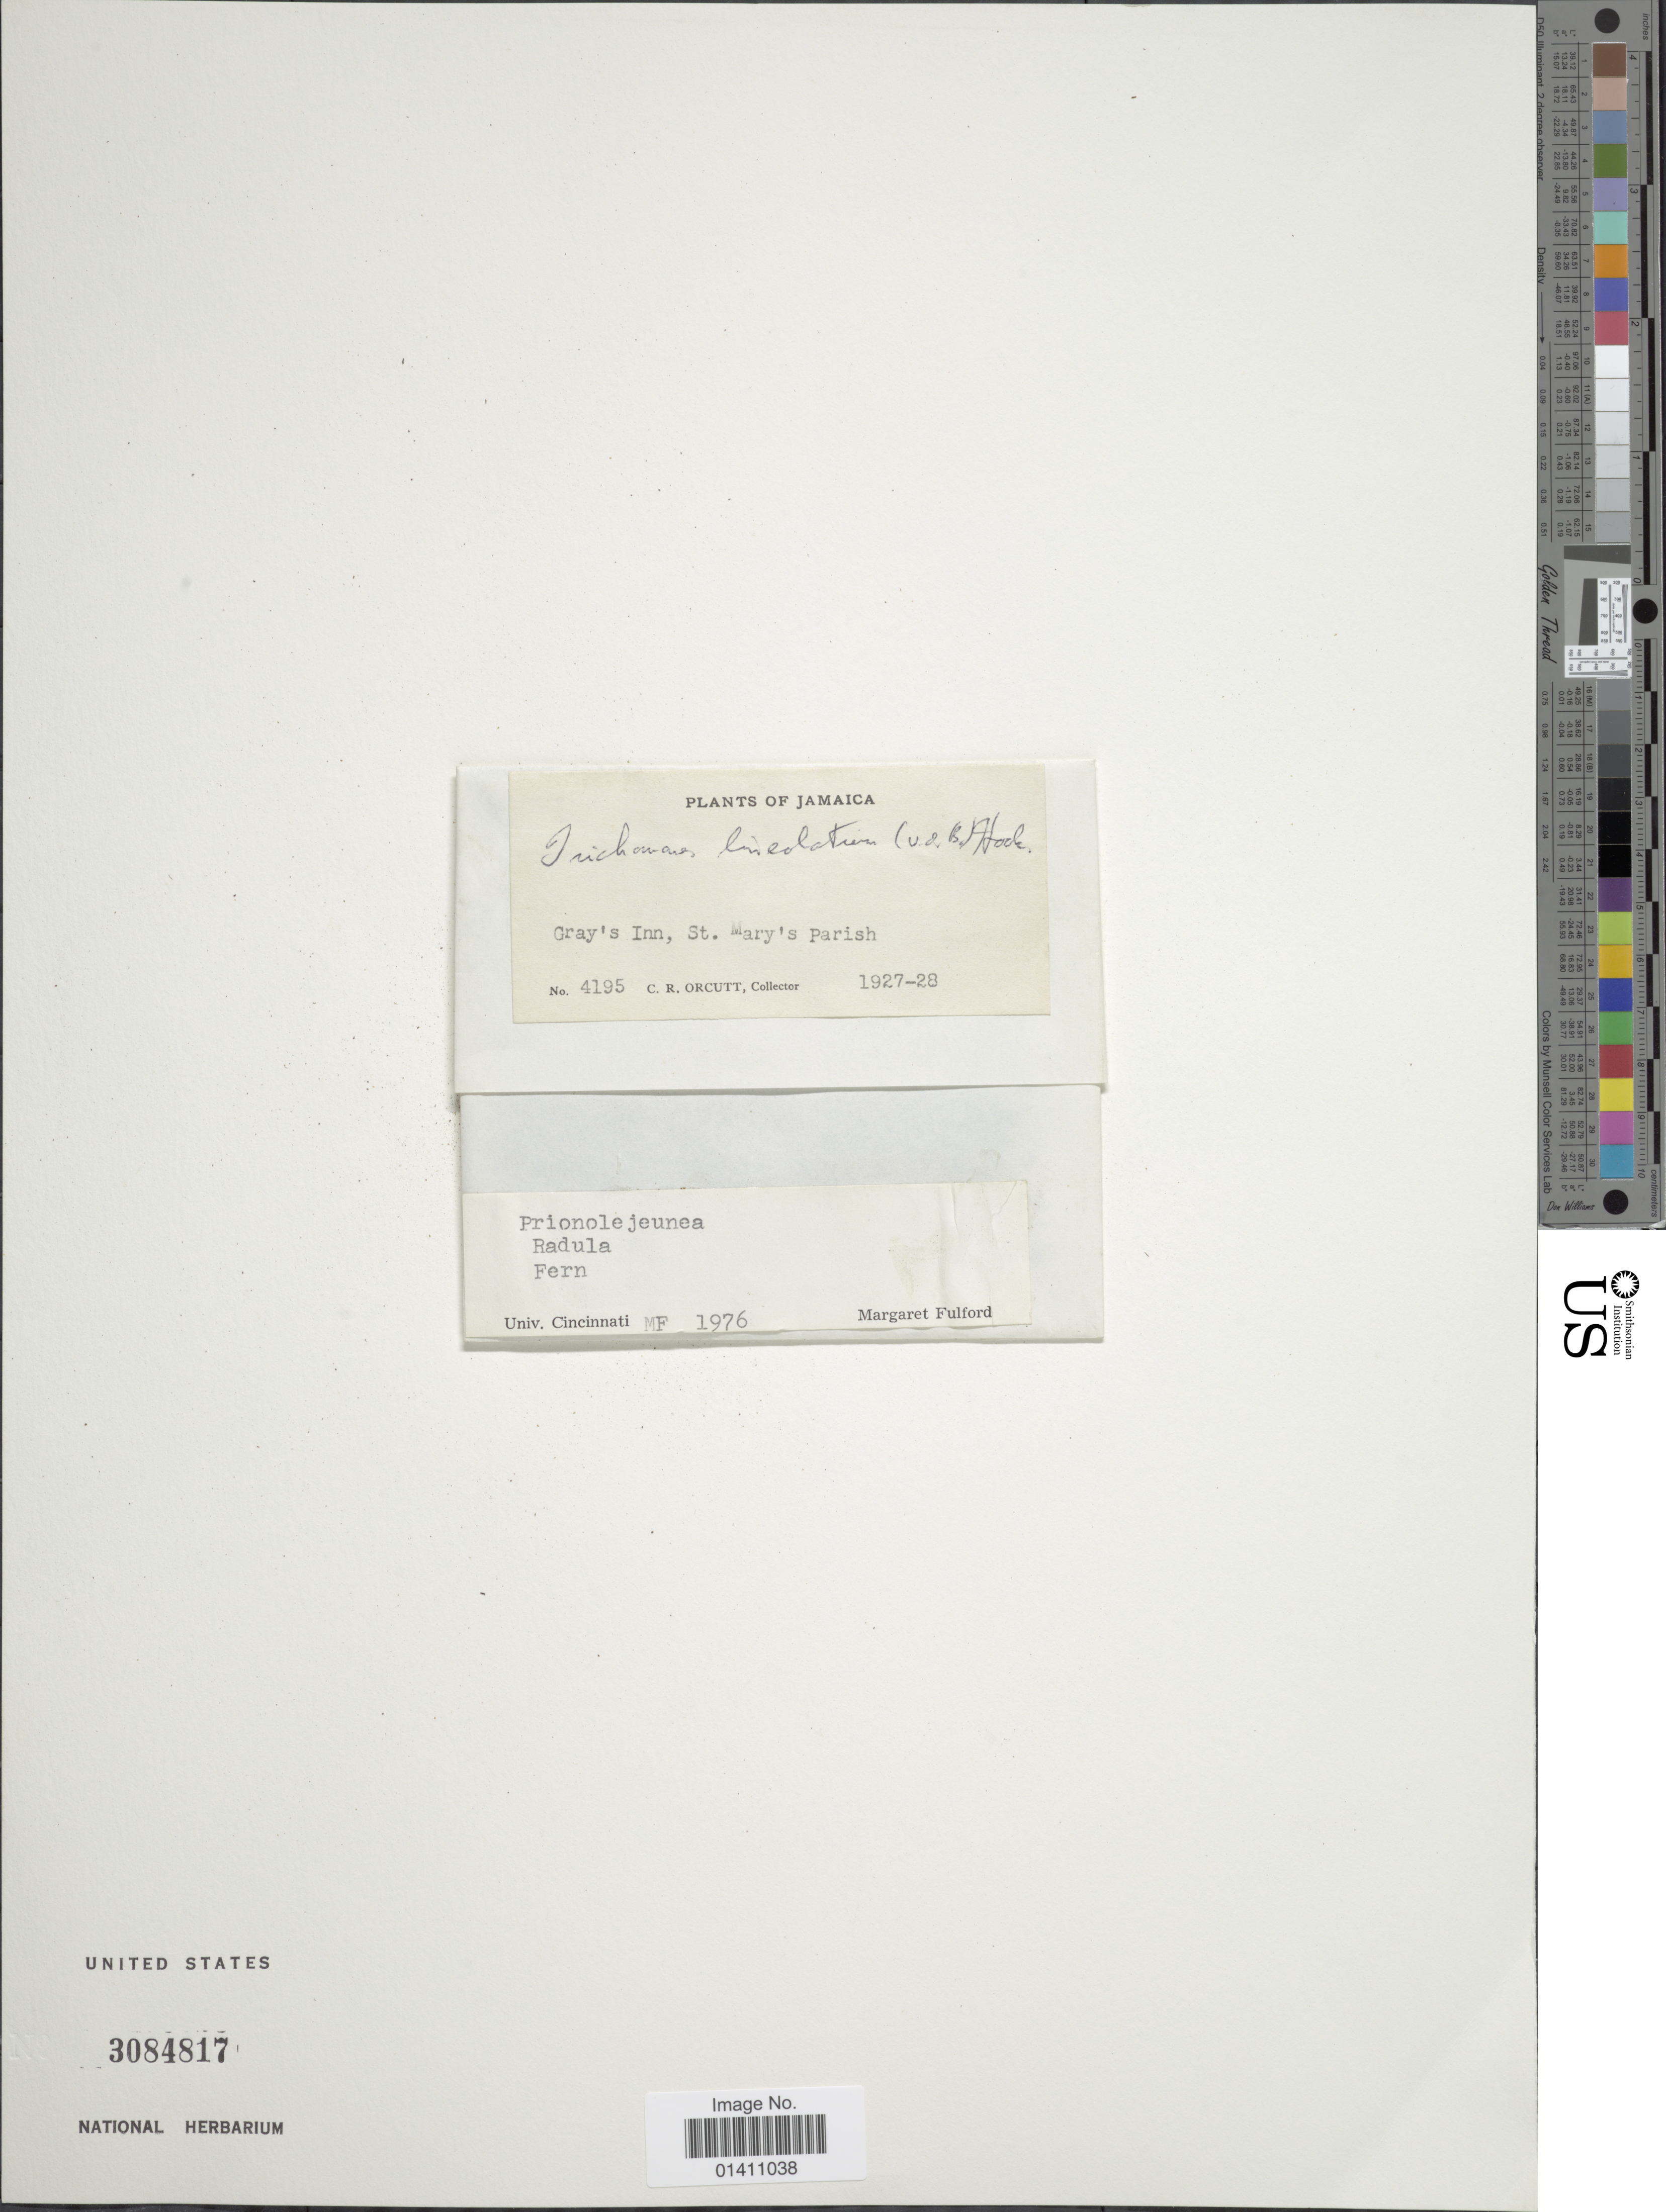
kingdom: Plantae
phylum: Tracheophyta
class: Polypodiopsida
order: Hymenophyllales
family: Hymenophyllaceae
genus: Didymoglossum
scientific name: Didymoglossum lineolatum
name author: Bosch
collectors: C. R. Orcutt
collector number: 4195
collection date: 1927/1928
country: Jamaica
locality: Gray's Inn, St. Mary's Parish.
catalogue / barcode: US 3084817